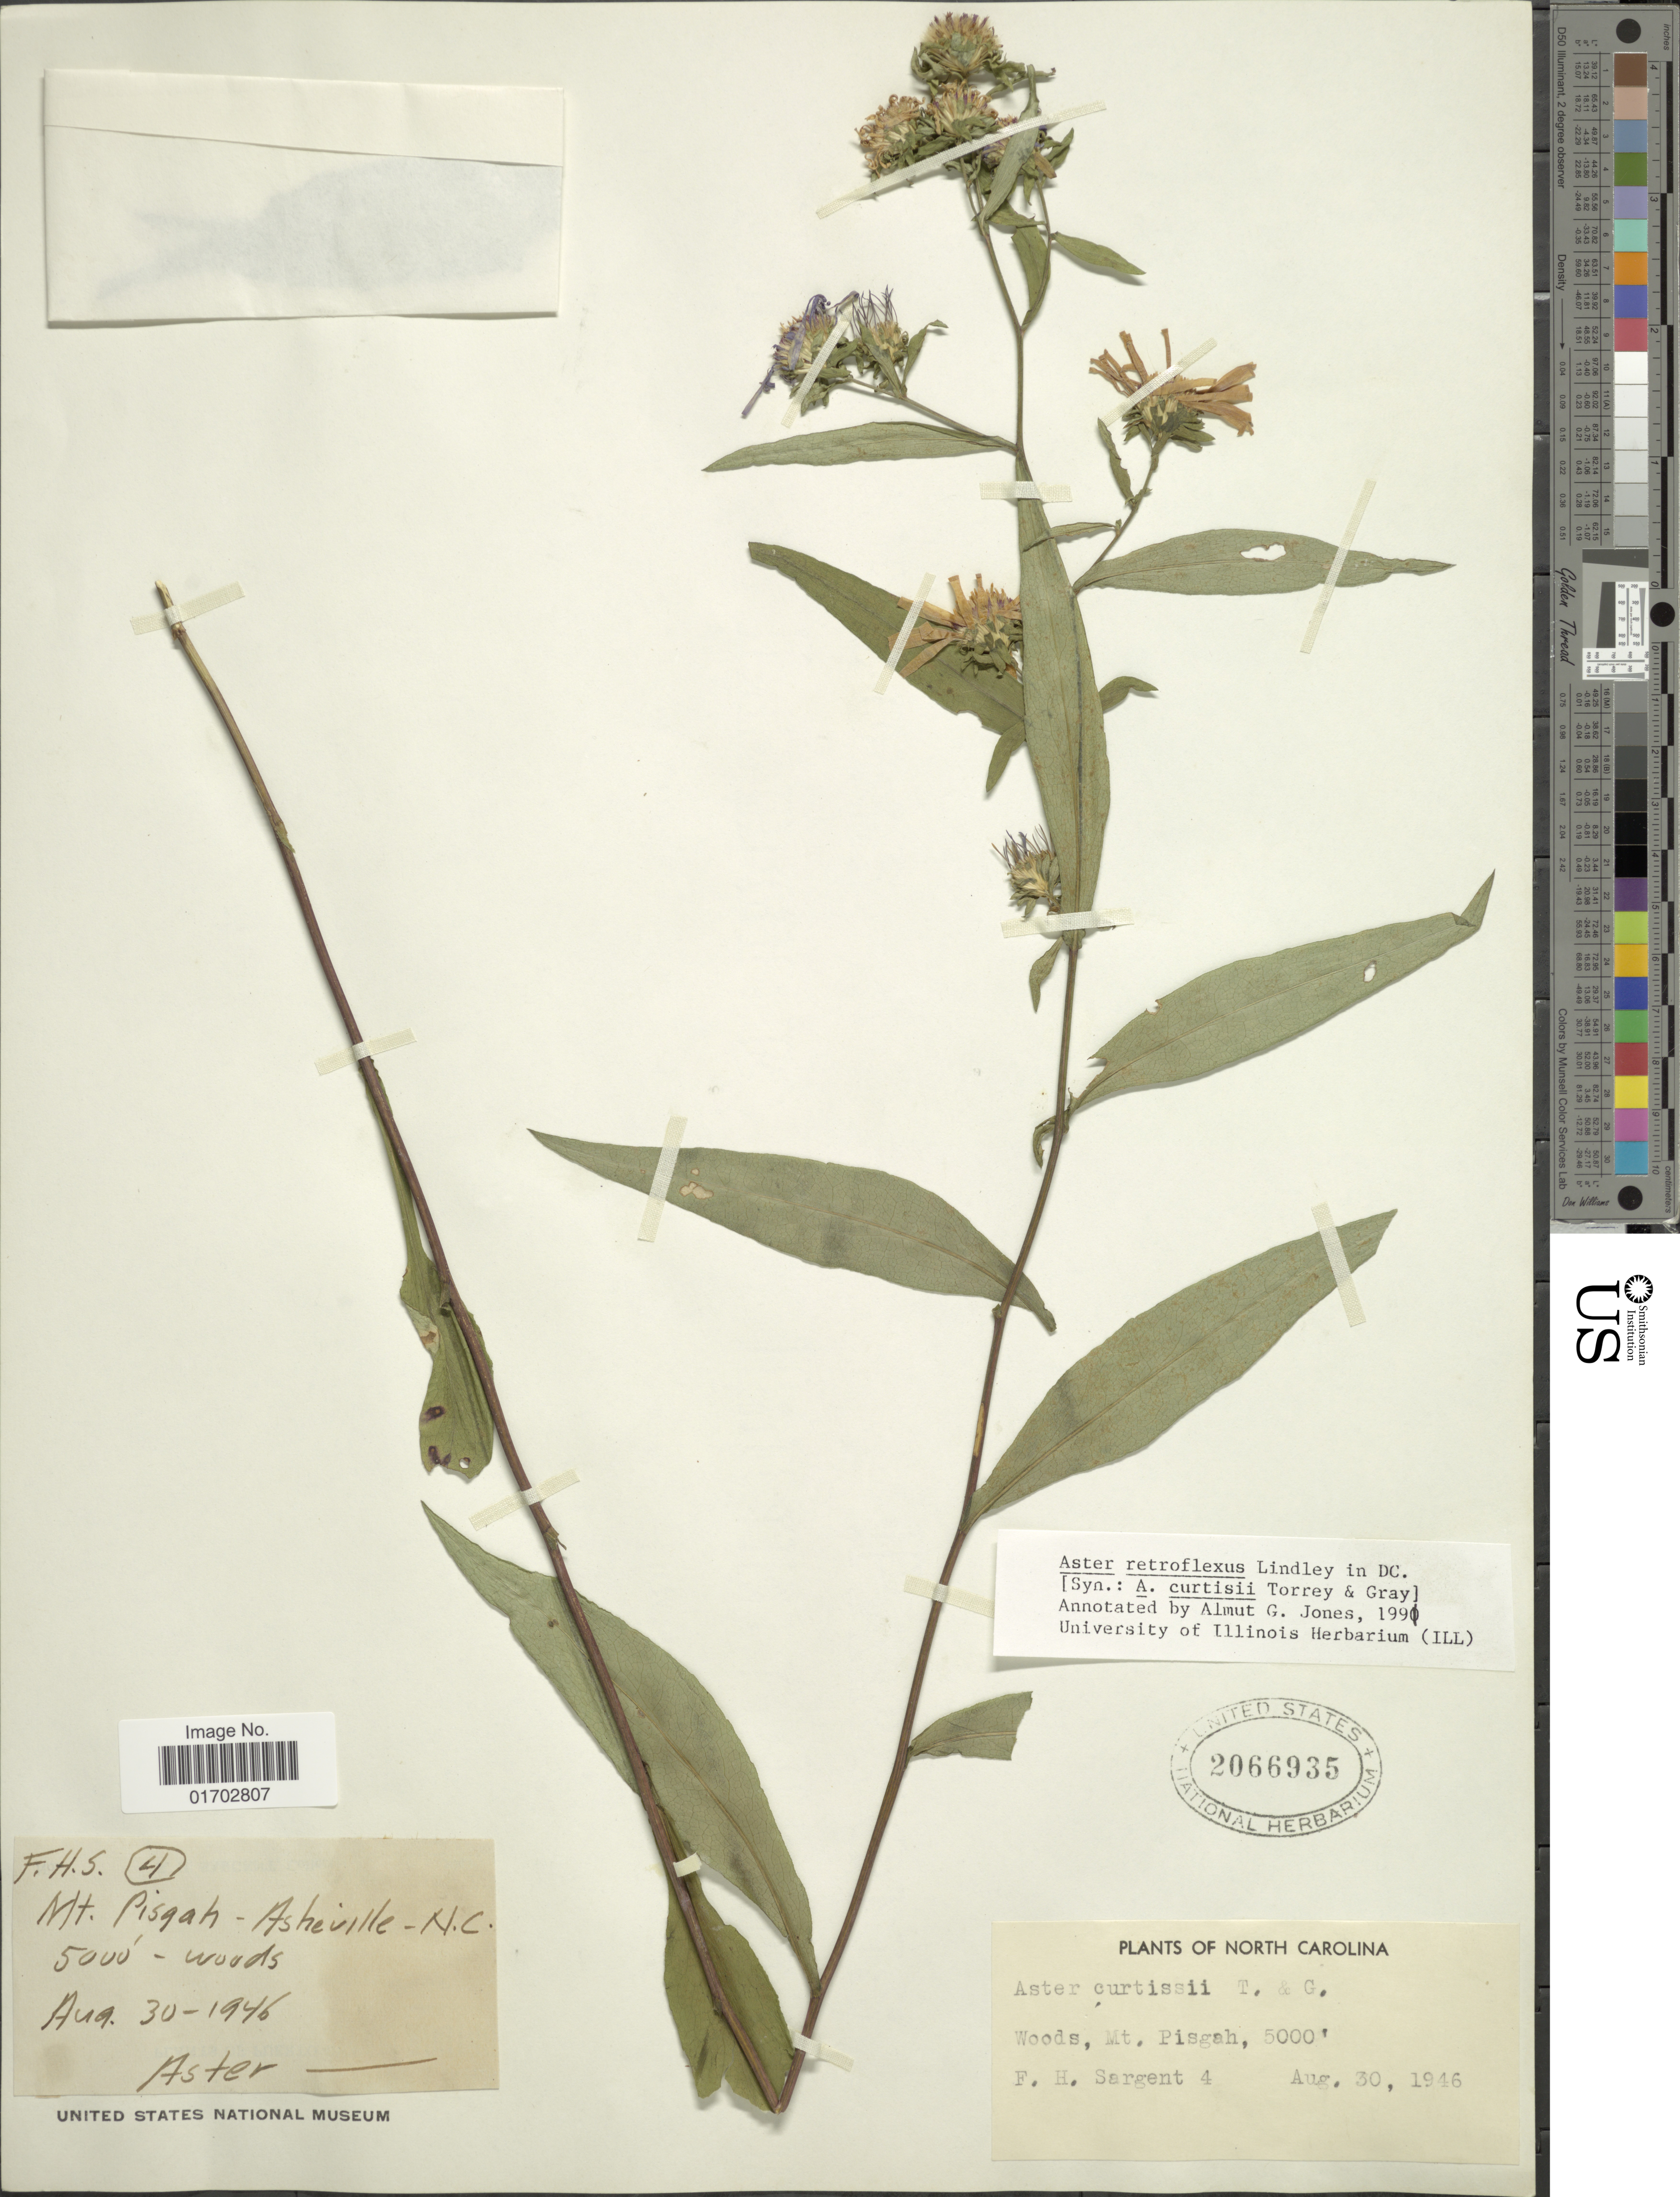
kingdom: Plantae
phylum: Tracheophyta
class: Magnoliopsida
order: Asterales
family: Asteraceae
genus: Symphyotrichum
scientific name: Symphyotrichum retroflexum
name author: (Lindl.) G.L. Nesom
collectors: F. H. Sargent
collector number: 4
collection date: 1946-08-30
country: United States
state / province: North Carolina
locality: Woods, Mt. Pisgah, Asheville.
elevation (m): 1524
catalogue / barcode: US 2066935